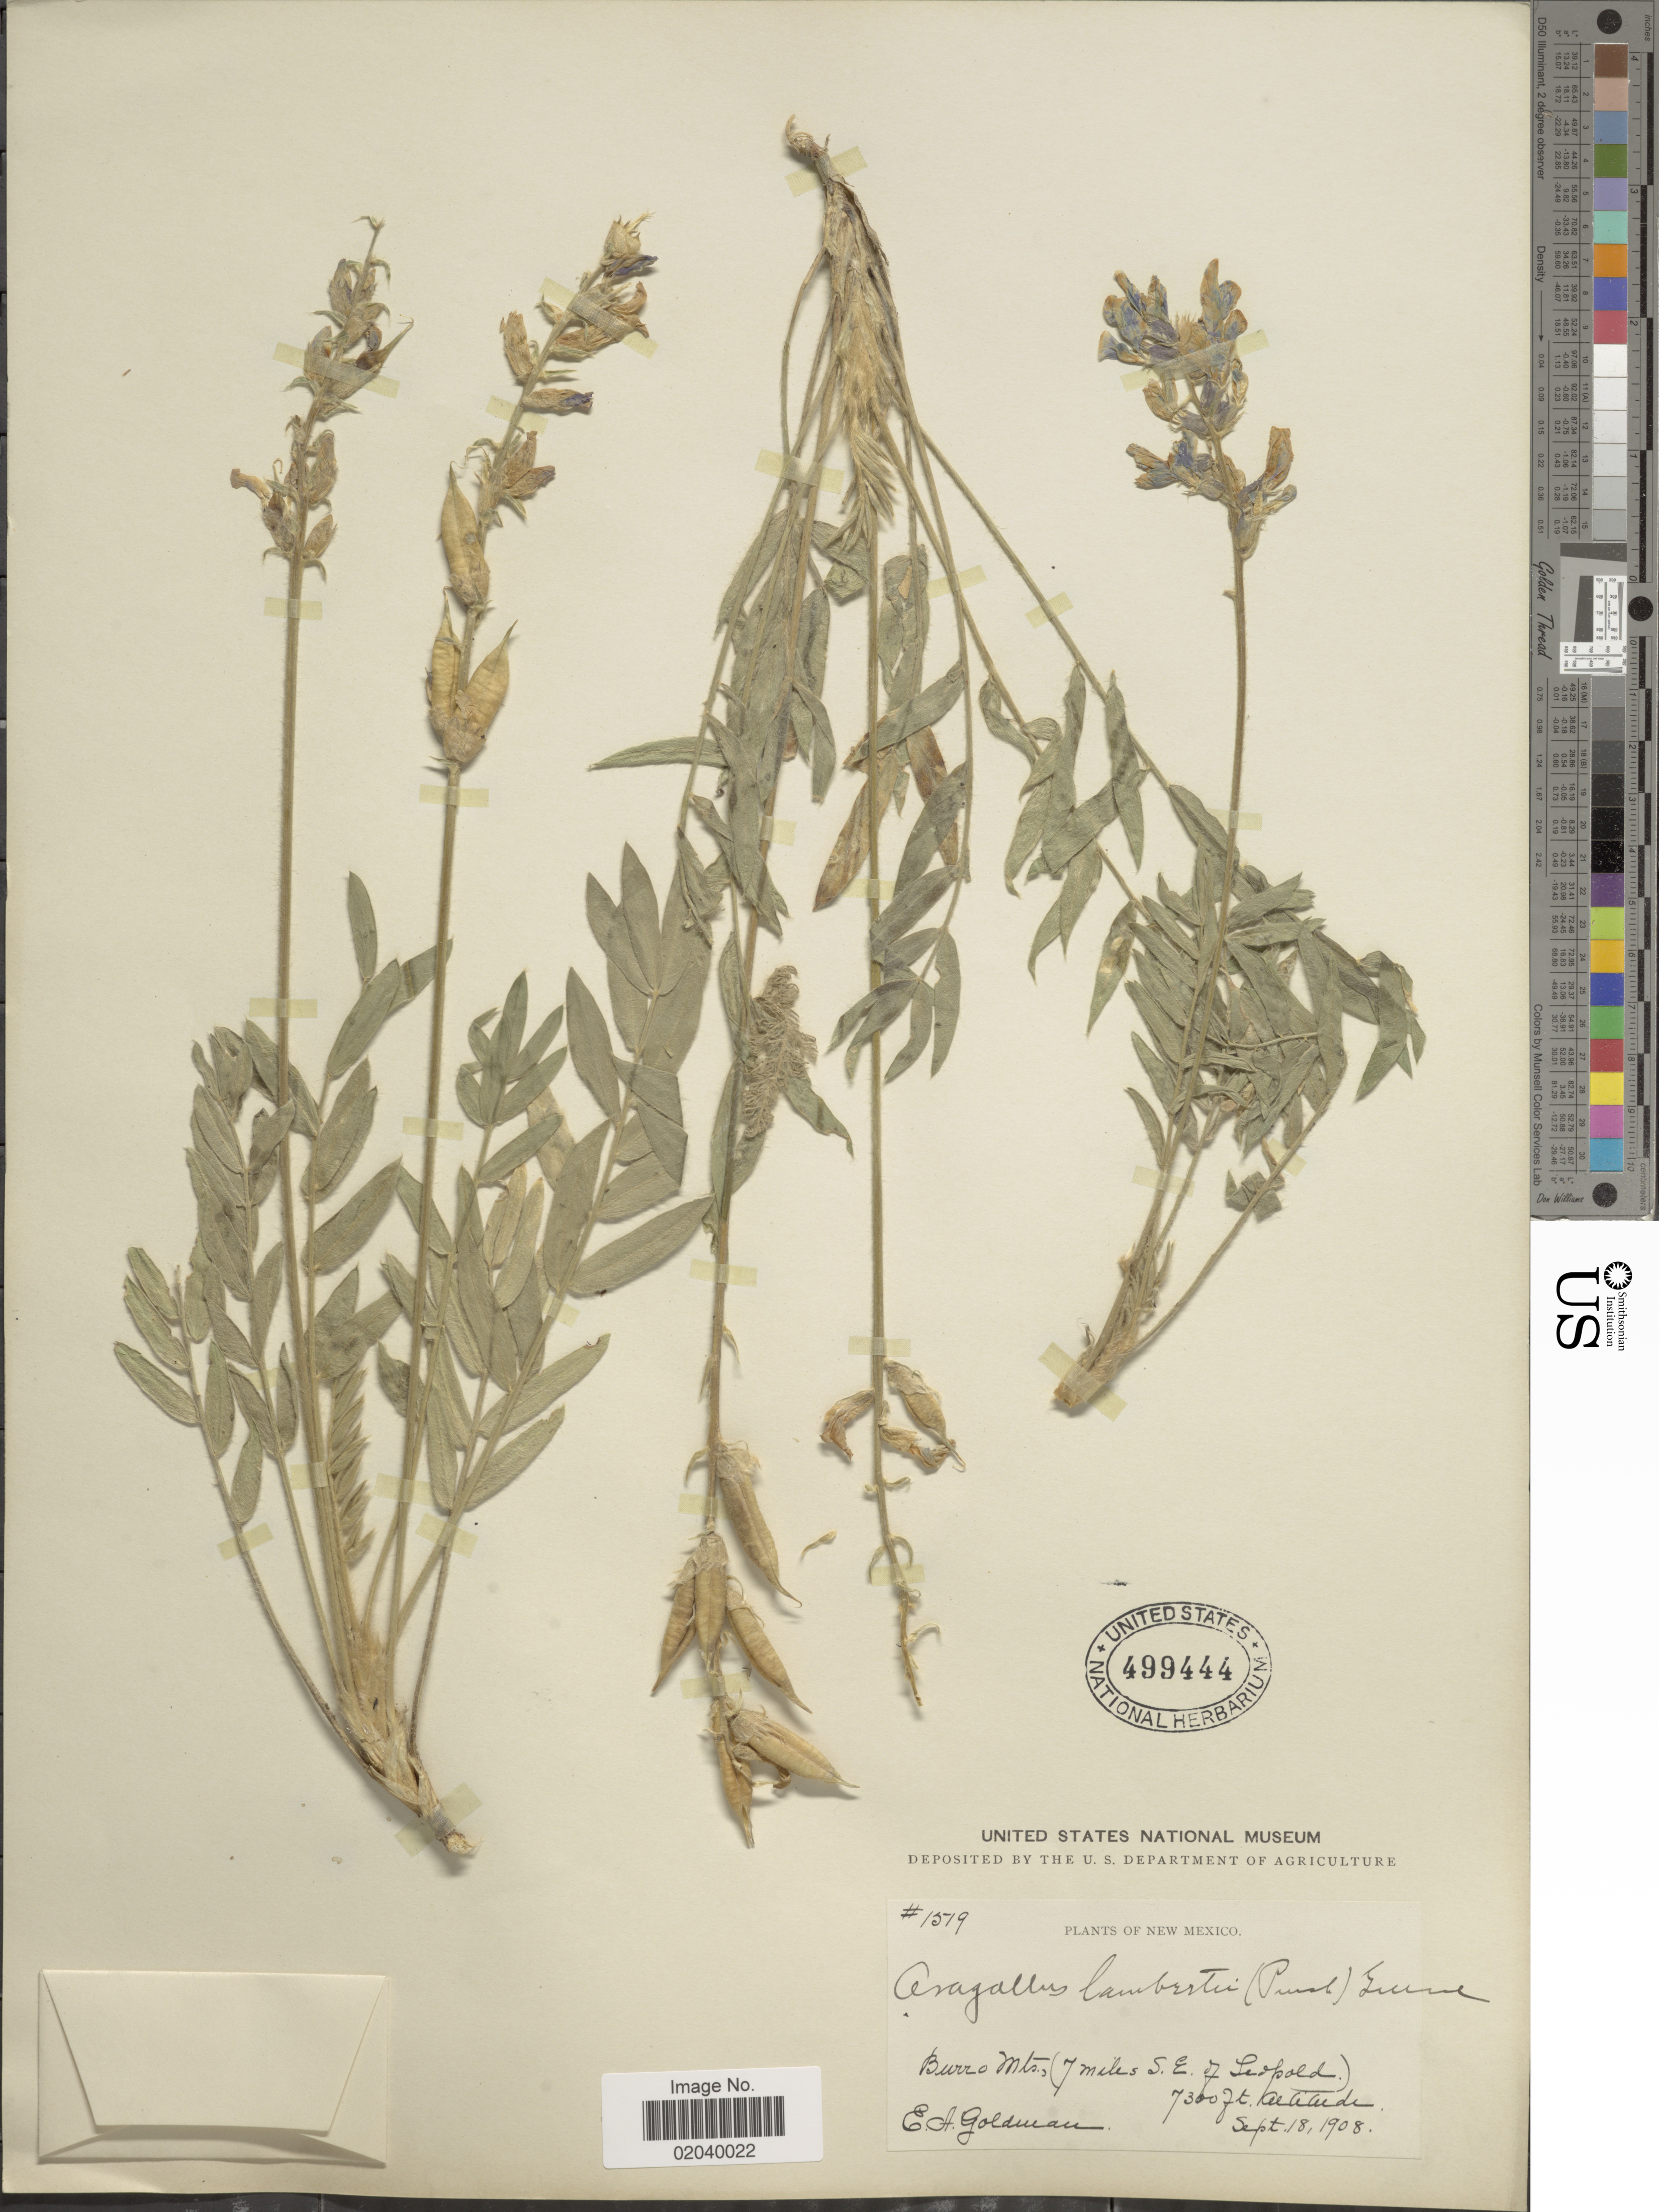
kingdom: Plantae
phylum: Tracheophyta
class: Magnoliopsida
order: Fabales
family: Fabaceae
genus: Oxytropis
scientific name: Oxytropis lambertii var. bigelovii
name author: A. Gray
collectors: E. A. Goldman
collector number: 1519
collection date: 1908-09-18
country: United States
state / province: New Mexico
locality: Burro Mts (7 miles S.E. of Leopold)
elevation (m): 2225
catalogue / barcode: US 499444